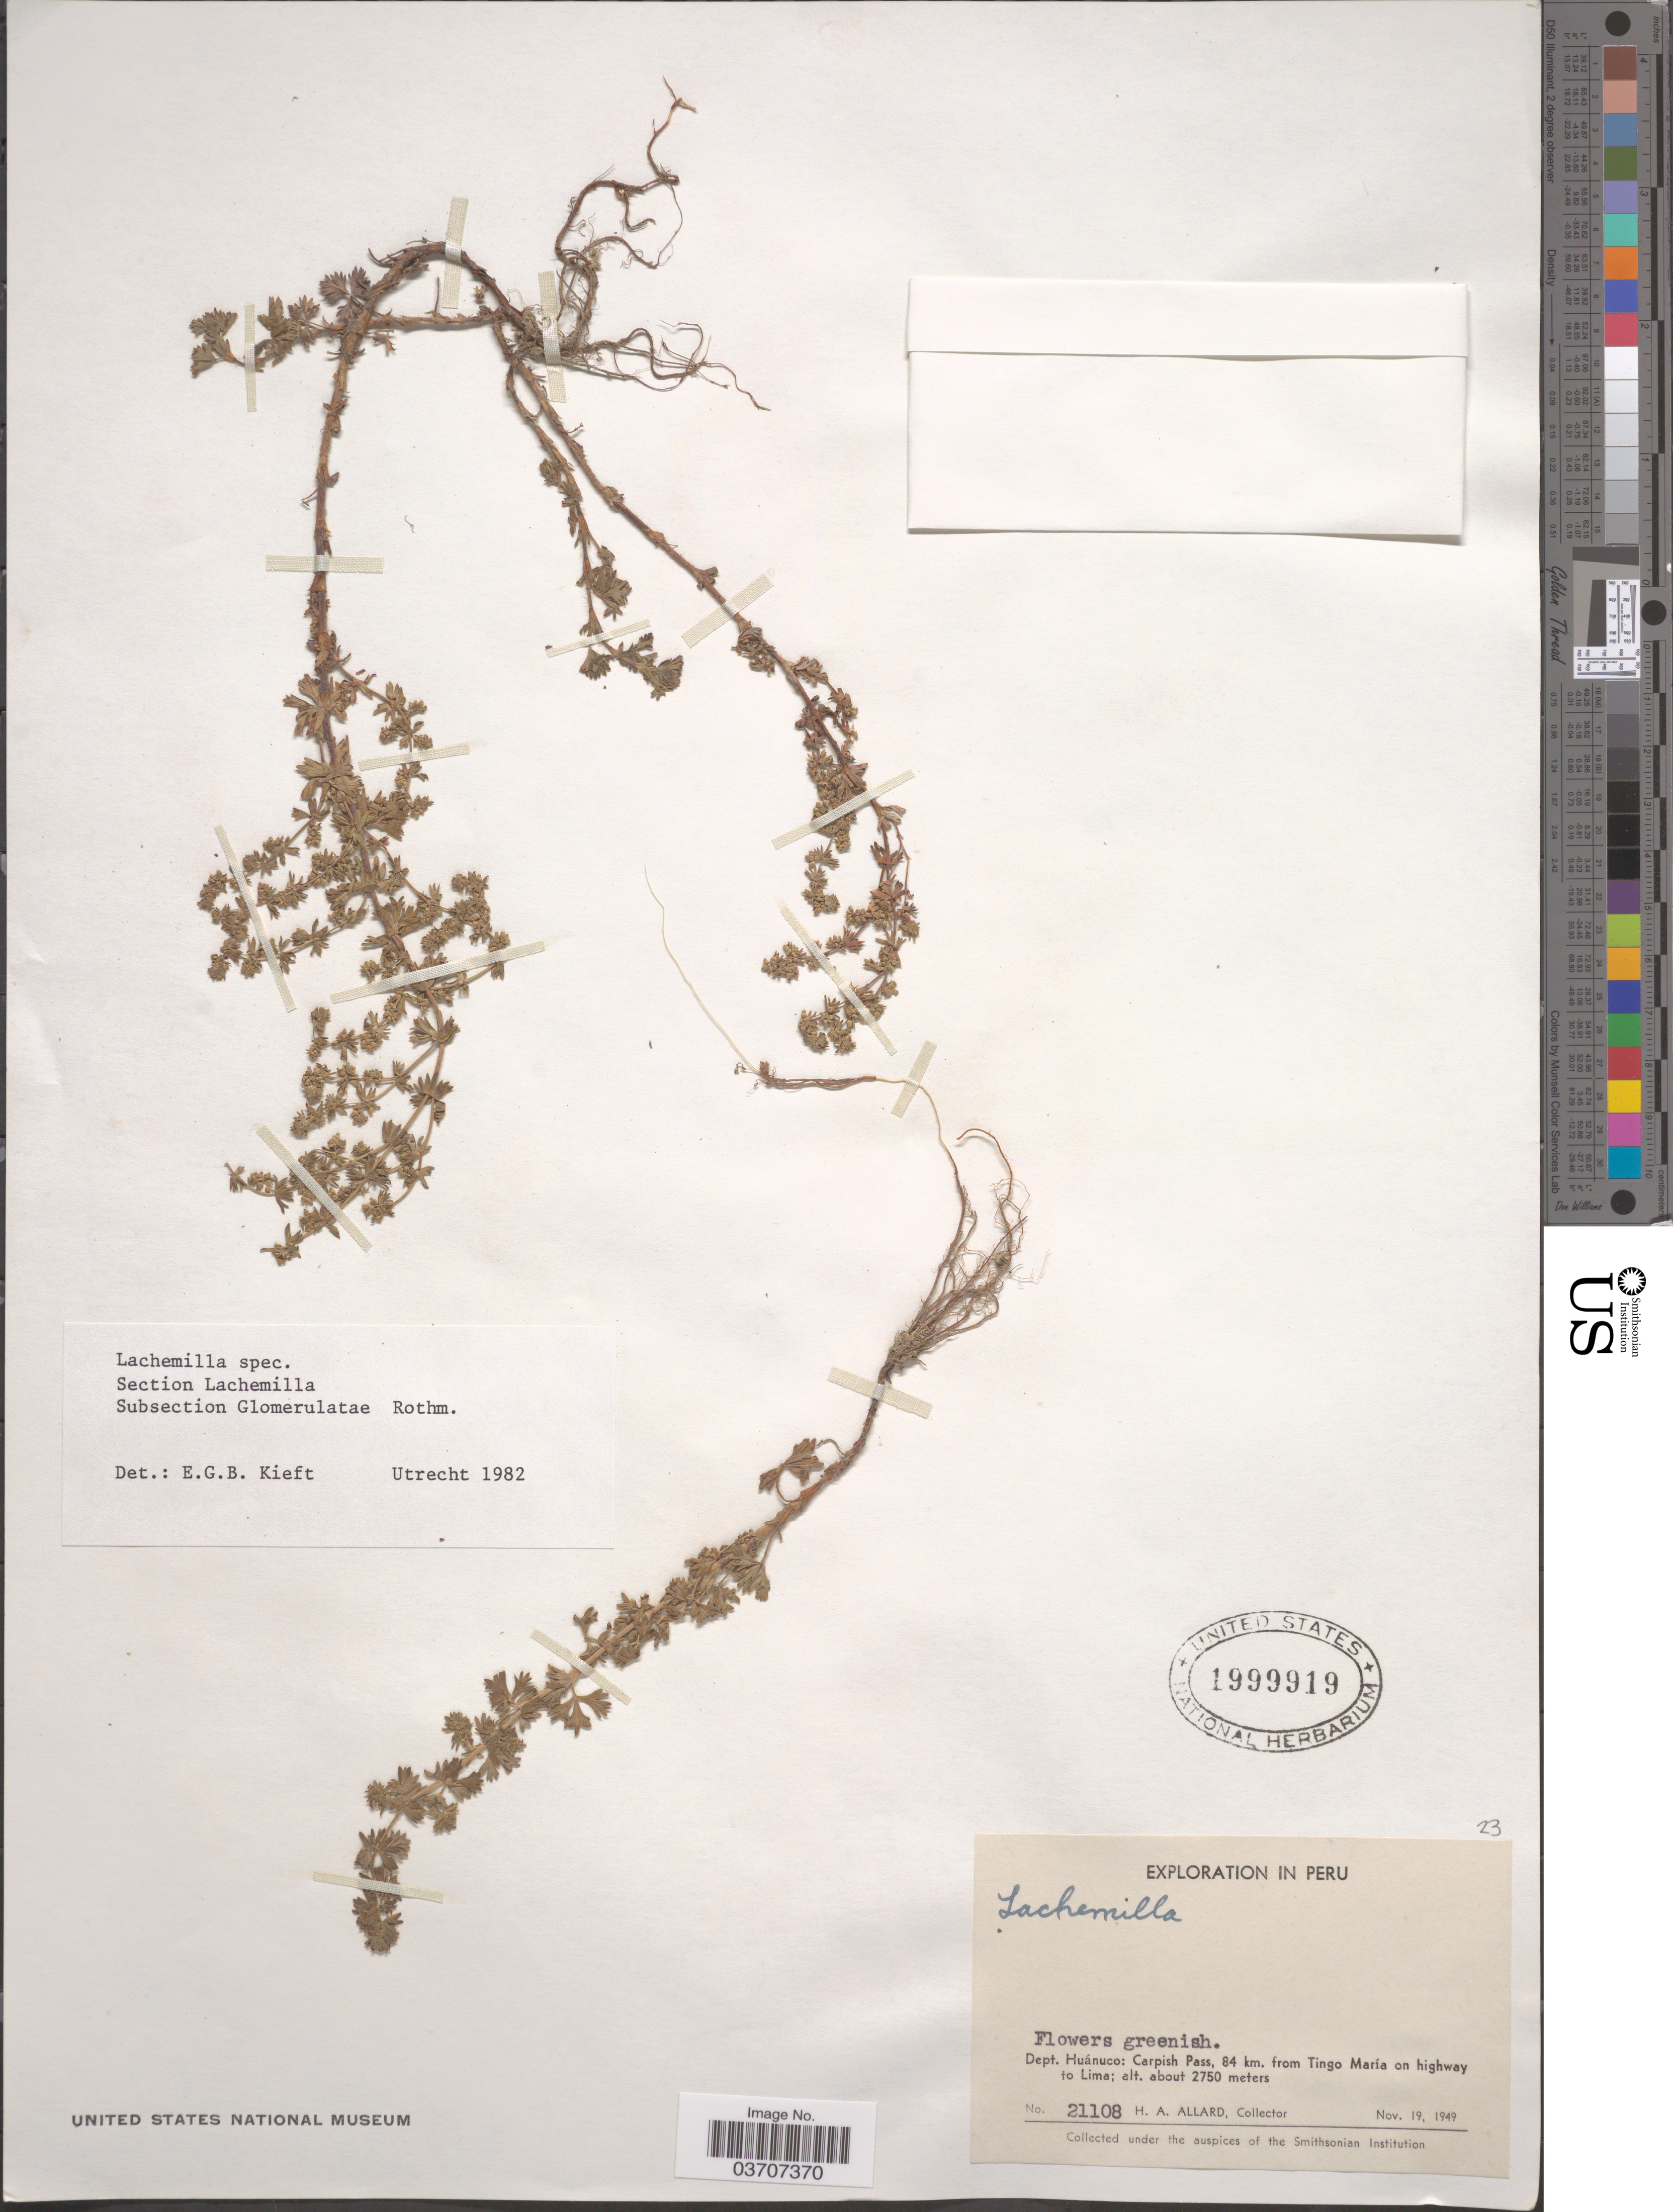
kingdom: Plantae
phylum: Tracheophyta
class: Magnoliopsida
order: Rosales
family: Rosaceae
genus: Lachemilla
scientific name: Lachemilla sp.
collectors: H. A. Allard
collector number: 21108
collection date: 1949-11-19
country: Peru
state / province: Huánuco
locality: Dept. Huánuco: Carpish Pass, 84 km. from Tingo María on highway to Lima.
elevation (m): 2750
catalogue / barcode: US 1999919